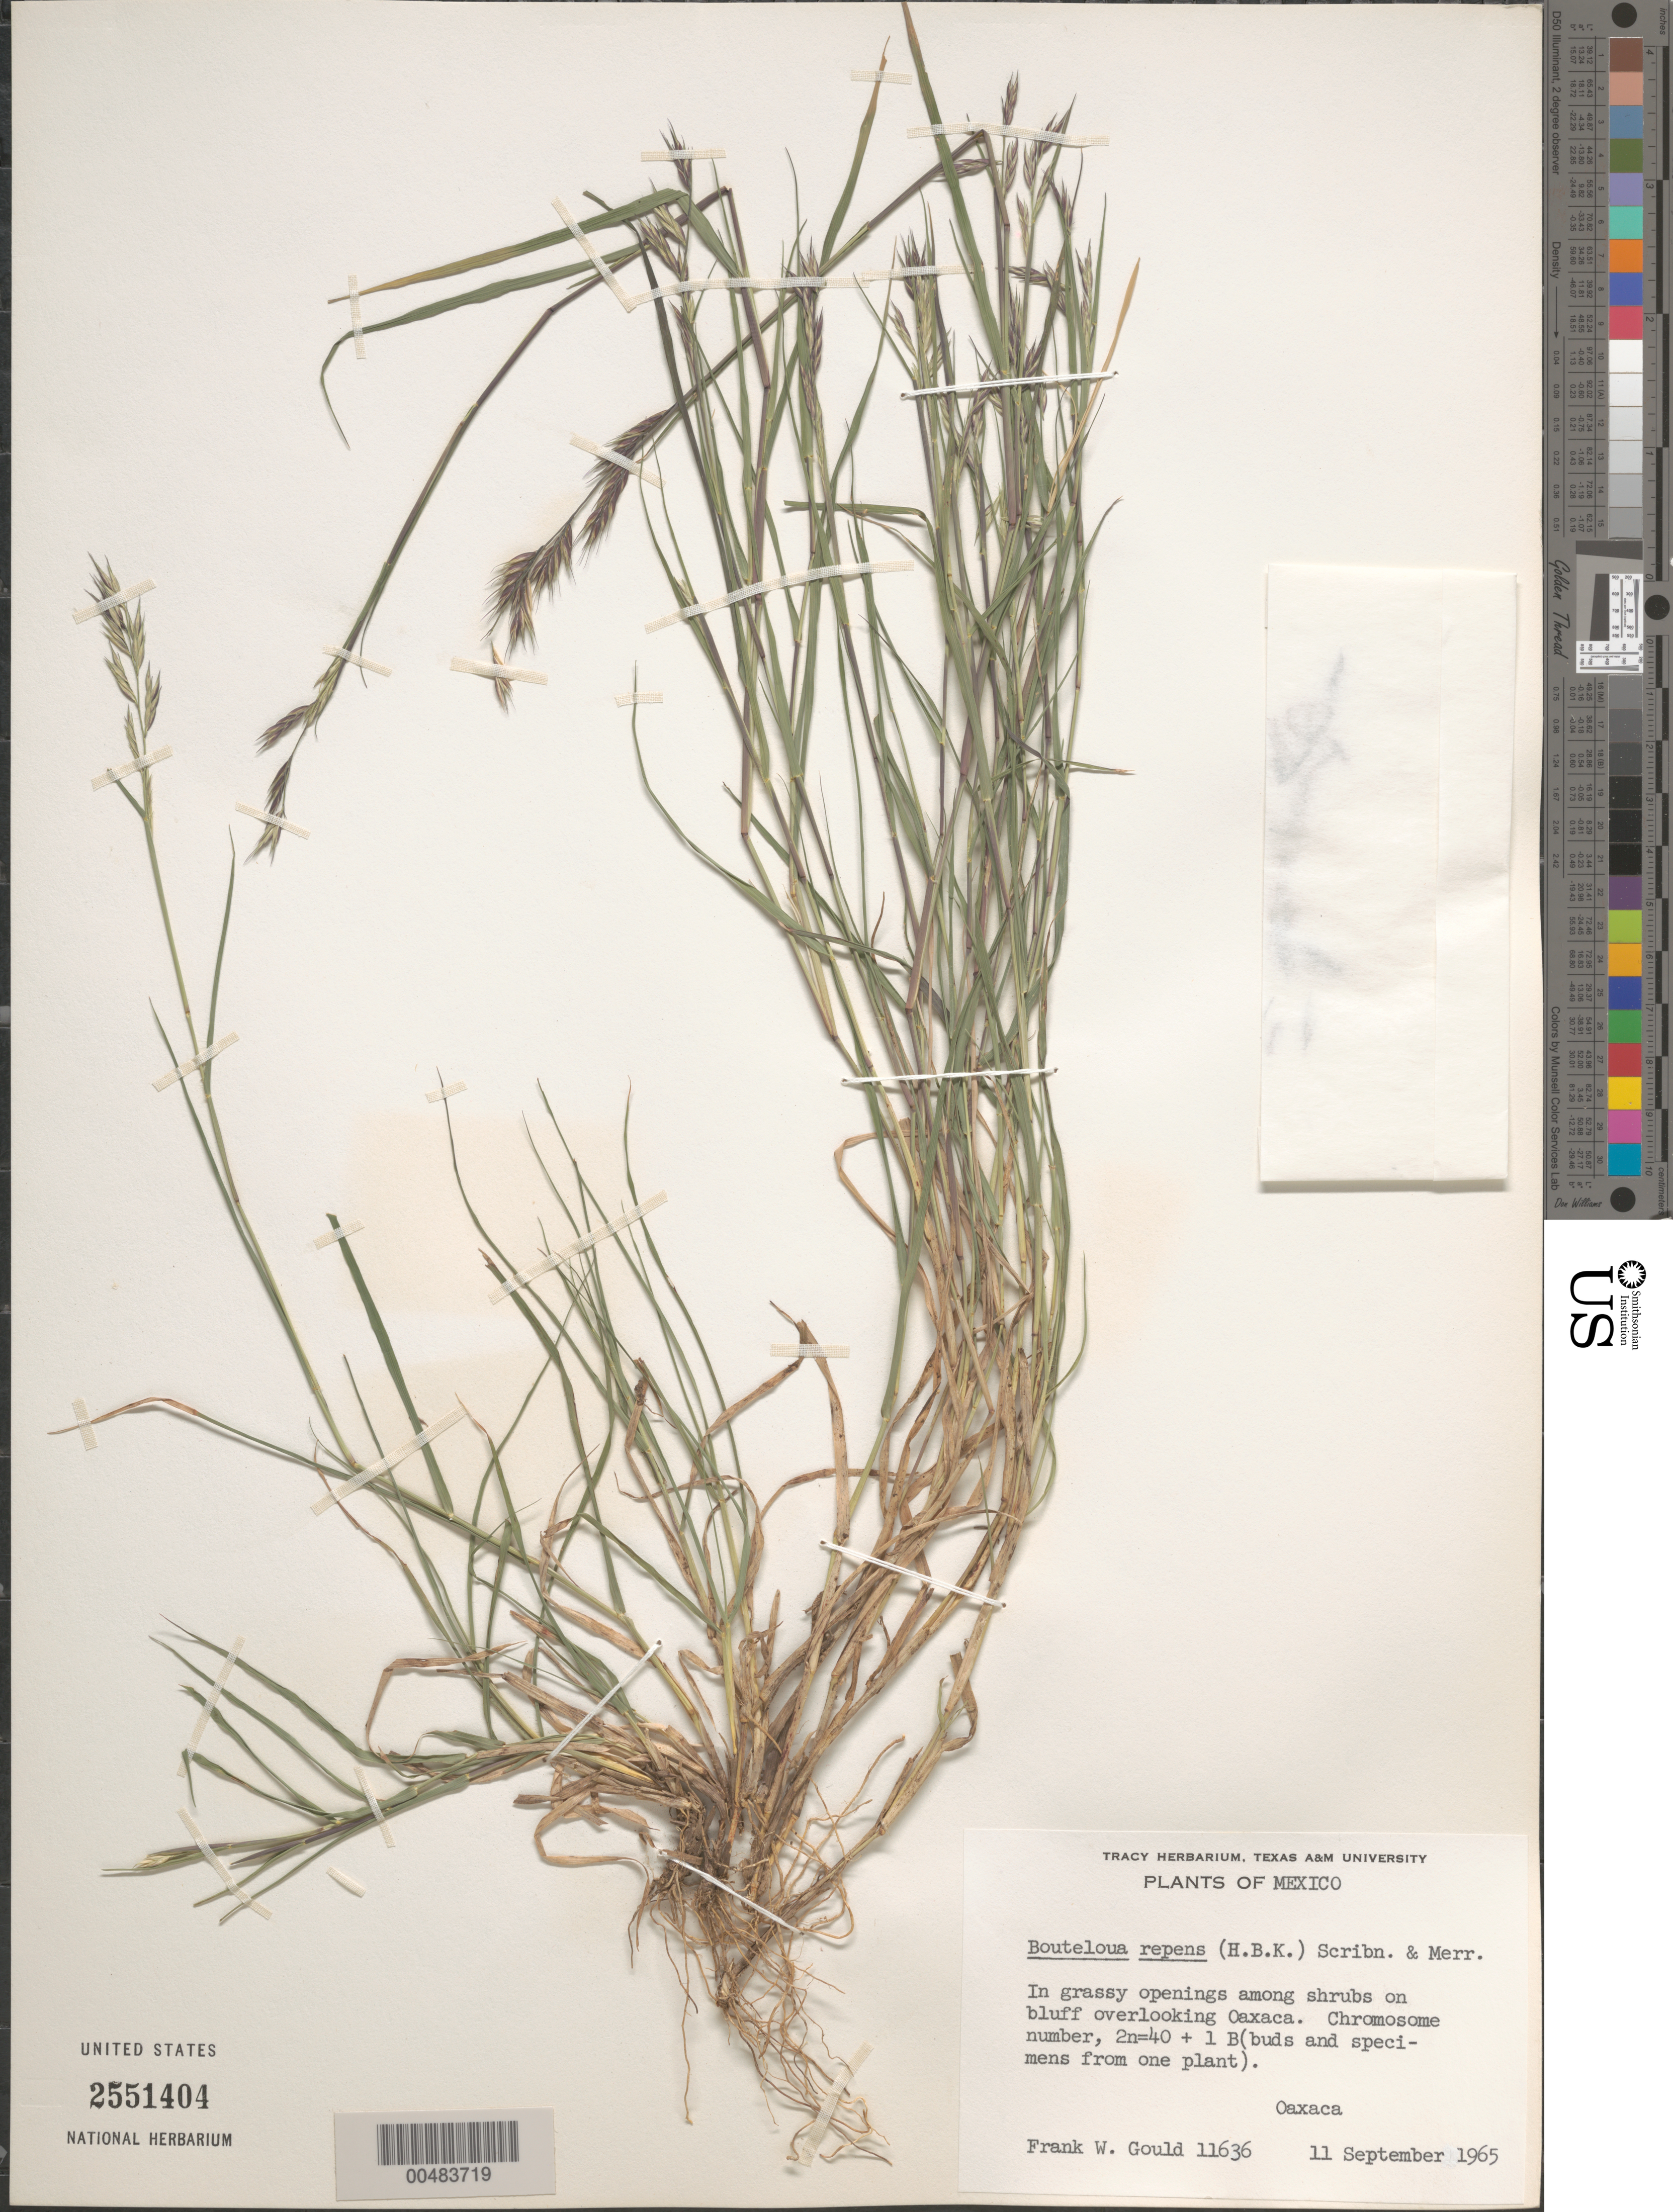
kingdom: Plantae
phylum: Tracheophyta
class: Liliopsida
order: Poales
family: Poaceae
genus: Bouteloua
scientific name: Bouteloua repens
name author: (Kunth) Scribn. & Merr.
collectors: F. W. Gould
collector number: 11636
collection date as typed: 11 Sep 1965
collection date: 1965-09-11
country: Mexico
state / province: Oaxaca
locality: Bluff overlooking Oaxaca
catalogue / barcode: US 2551404